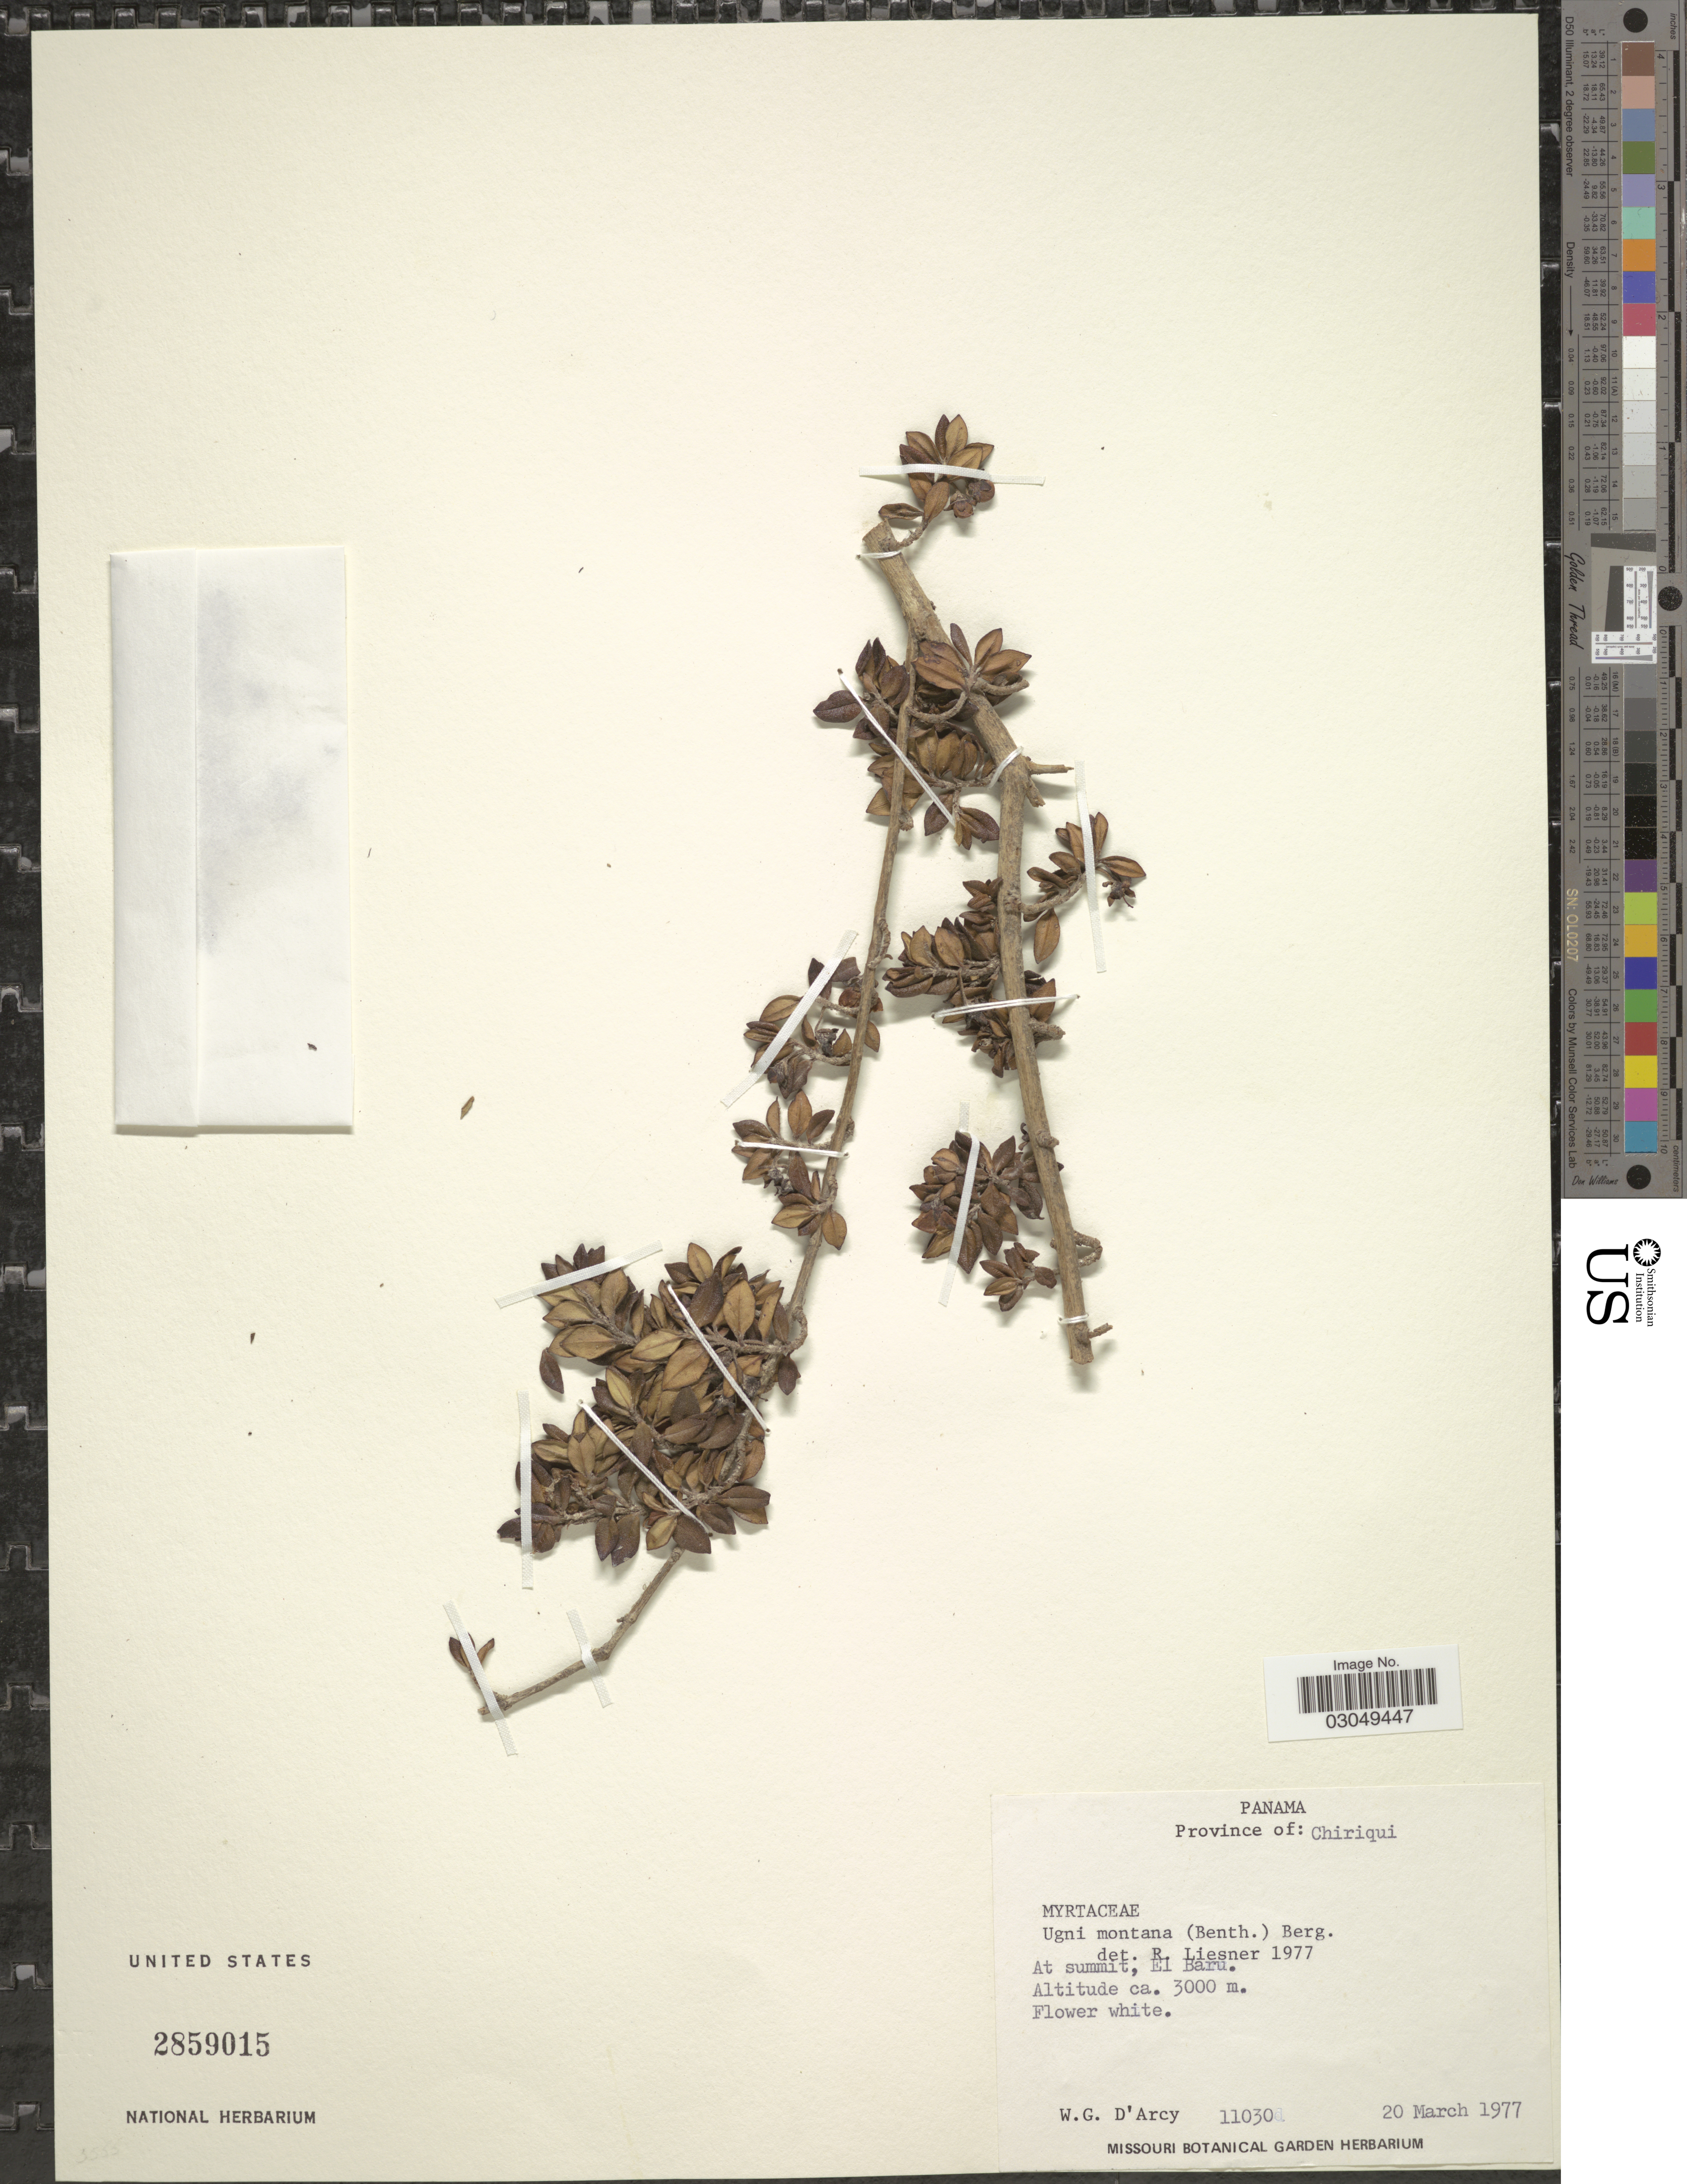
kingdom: Plantae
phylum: Tracheophyta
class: Magnoliopsida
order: Myrtales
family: Myrtaceae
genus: Ugni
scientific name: Ugni myricoides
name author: (Kunth) O. Berg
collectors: W. G. D'Arcy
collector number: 11030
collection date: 1977-03-20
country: Panama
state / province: Chiriqui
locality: At summit, El Baru.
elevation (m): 3000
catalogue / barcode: US 2859015